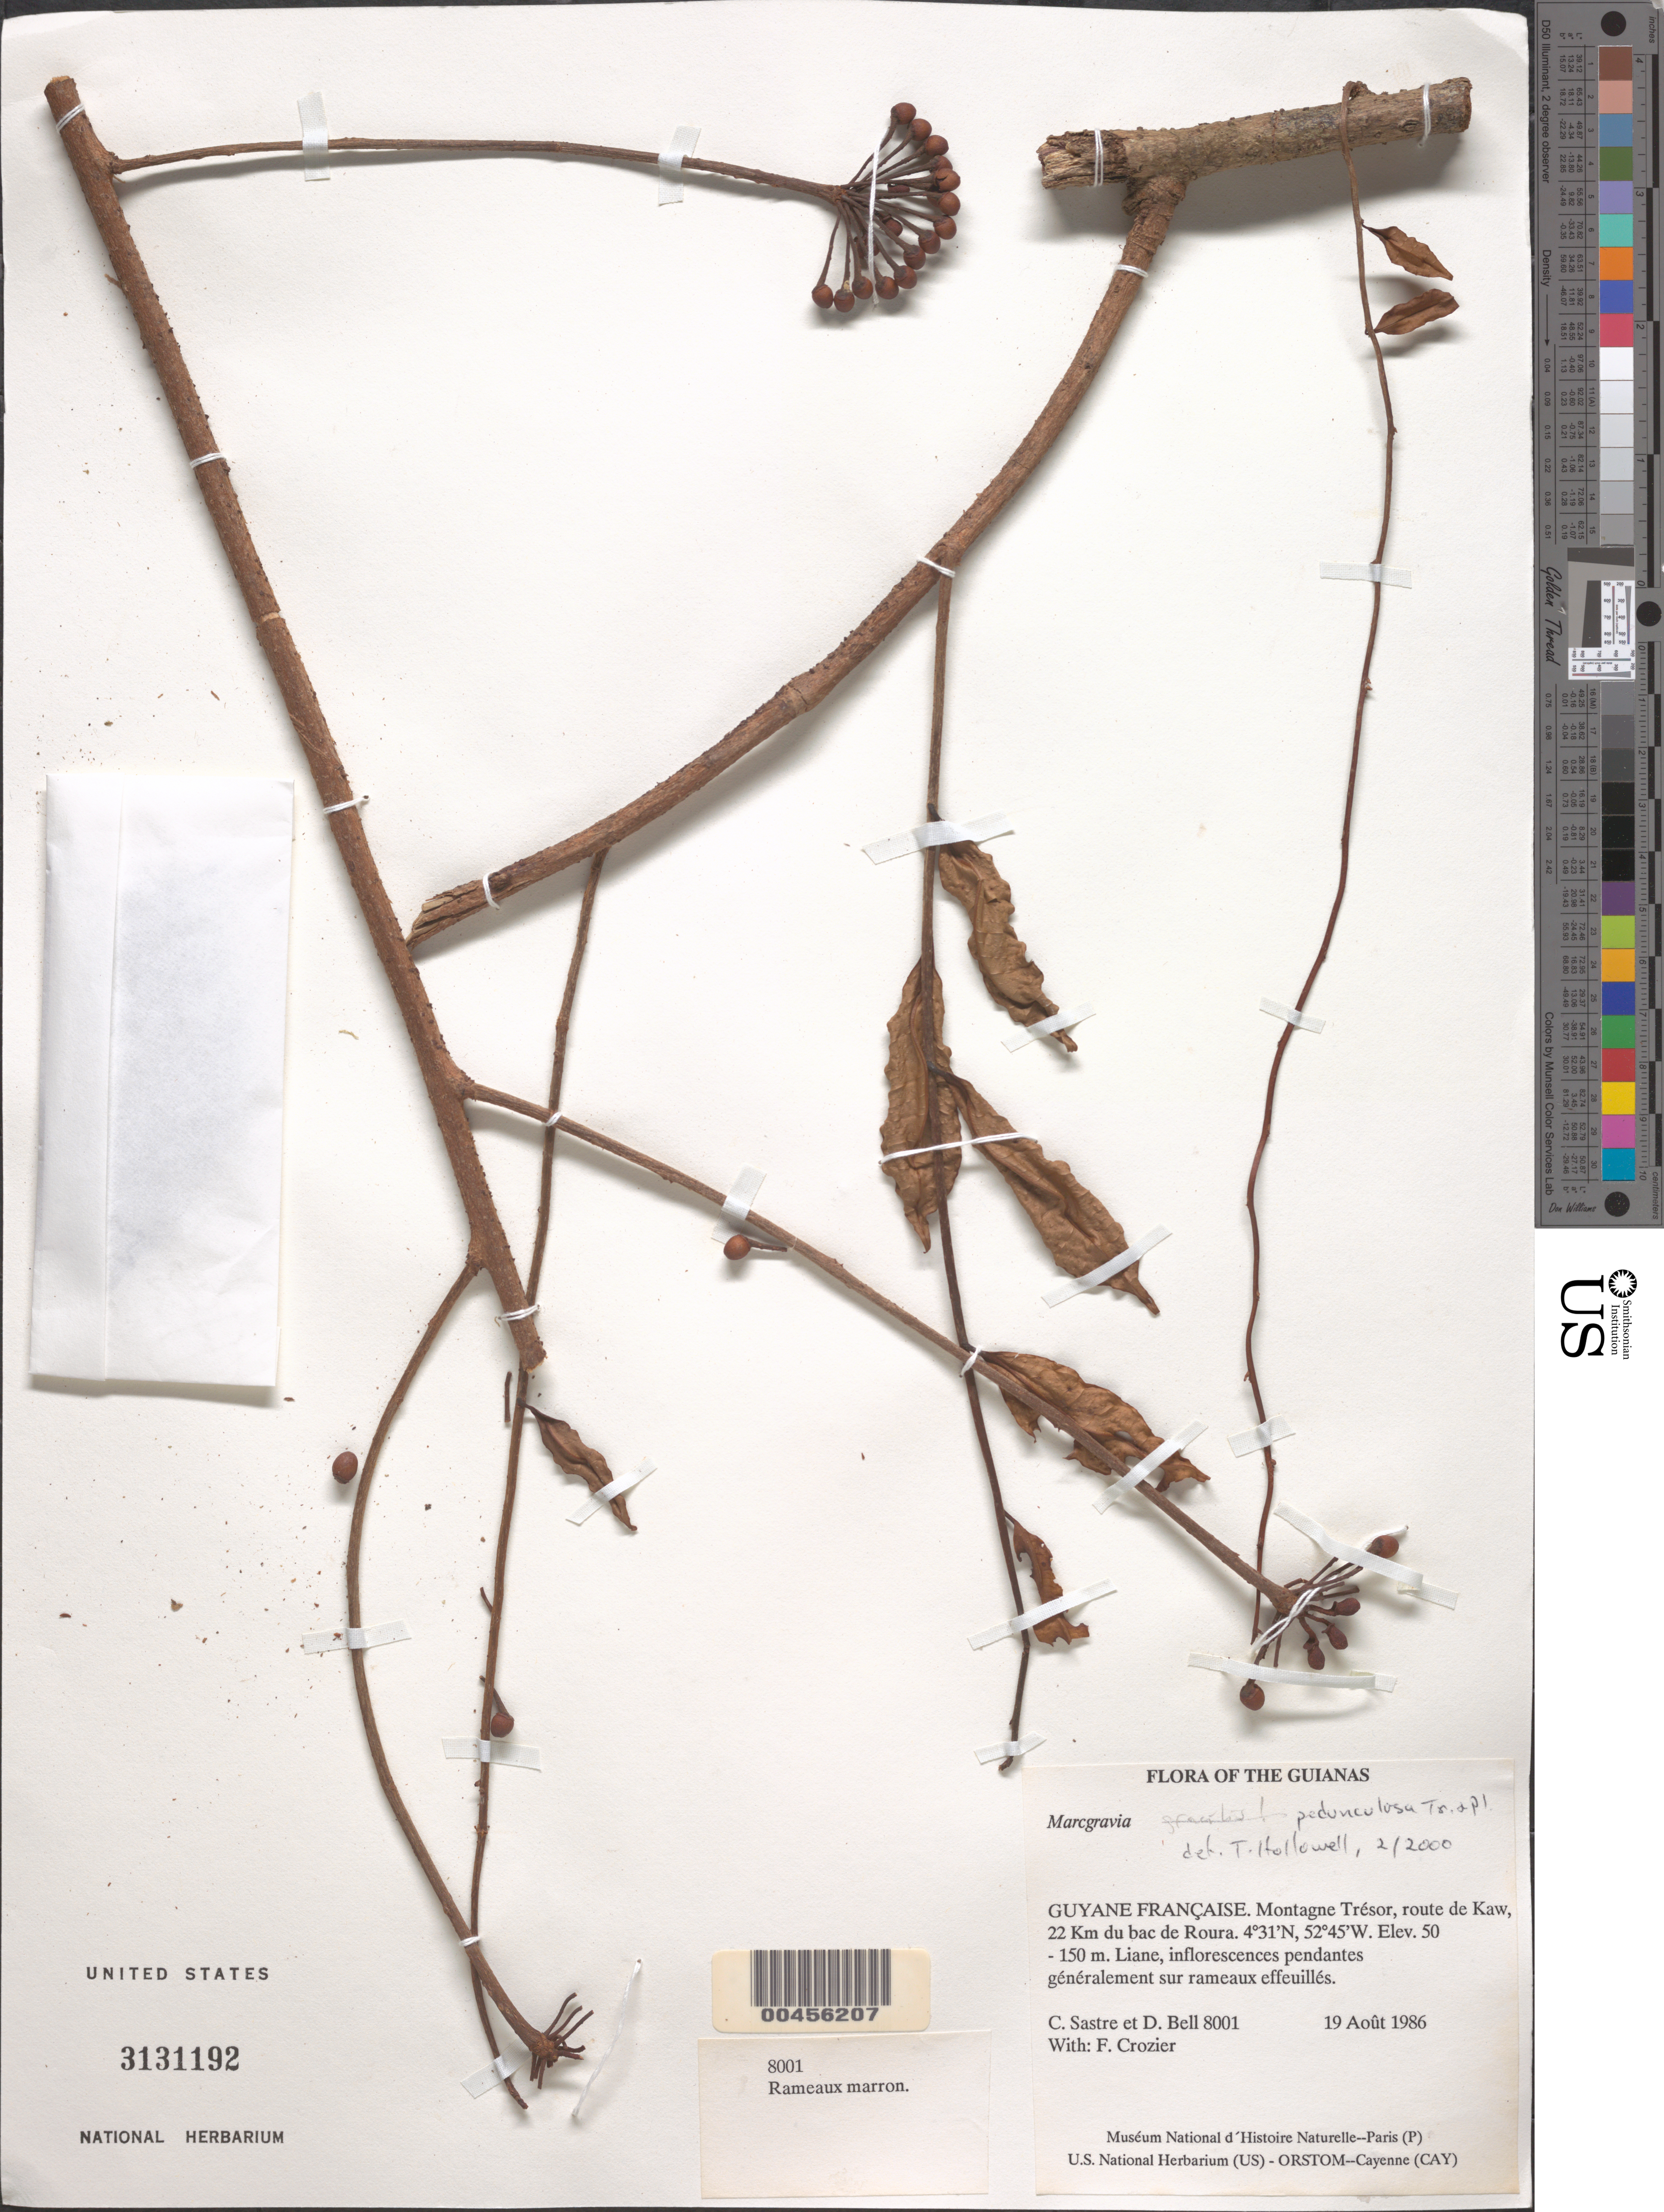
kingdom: Plantae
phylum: Tracheophyta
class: Magnoliopsida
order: Ericales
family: Marcgraviaceae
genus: Marcgravia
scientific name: Marcgravia pedunculosa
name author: Triana & Planch.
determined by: Hollowell, T. H., (BOT), Smithsonian Institution - National Museum of Natural History (UNITED STATES)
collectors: C. H. L. Sastre, D. A. Bell & F. Crozier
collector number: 8001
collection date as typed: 19 August 1986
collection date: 1986-08-19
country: French Guiana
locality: Montagne Trésor, route de Kaw, 22 km du bac de Roura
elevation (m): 50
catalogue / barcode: US 3131192